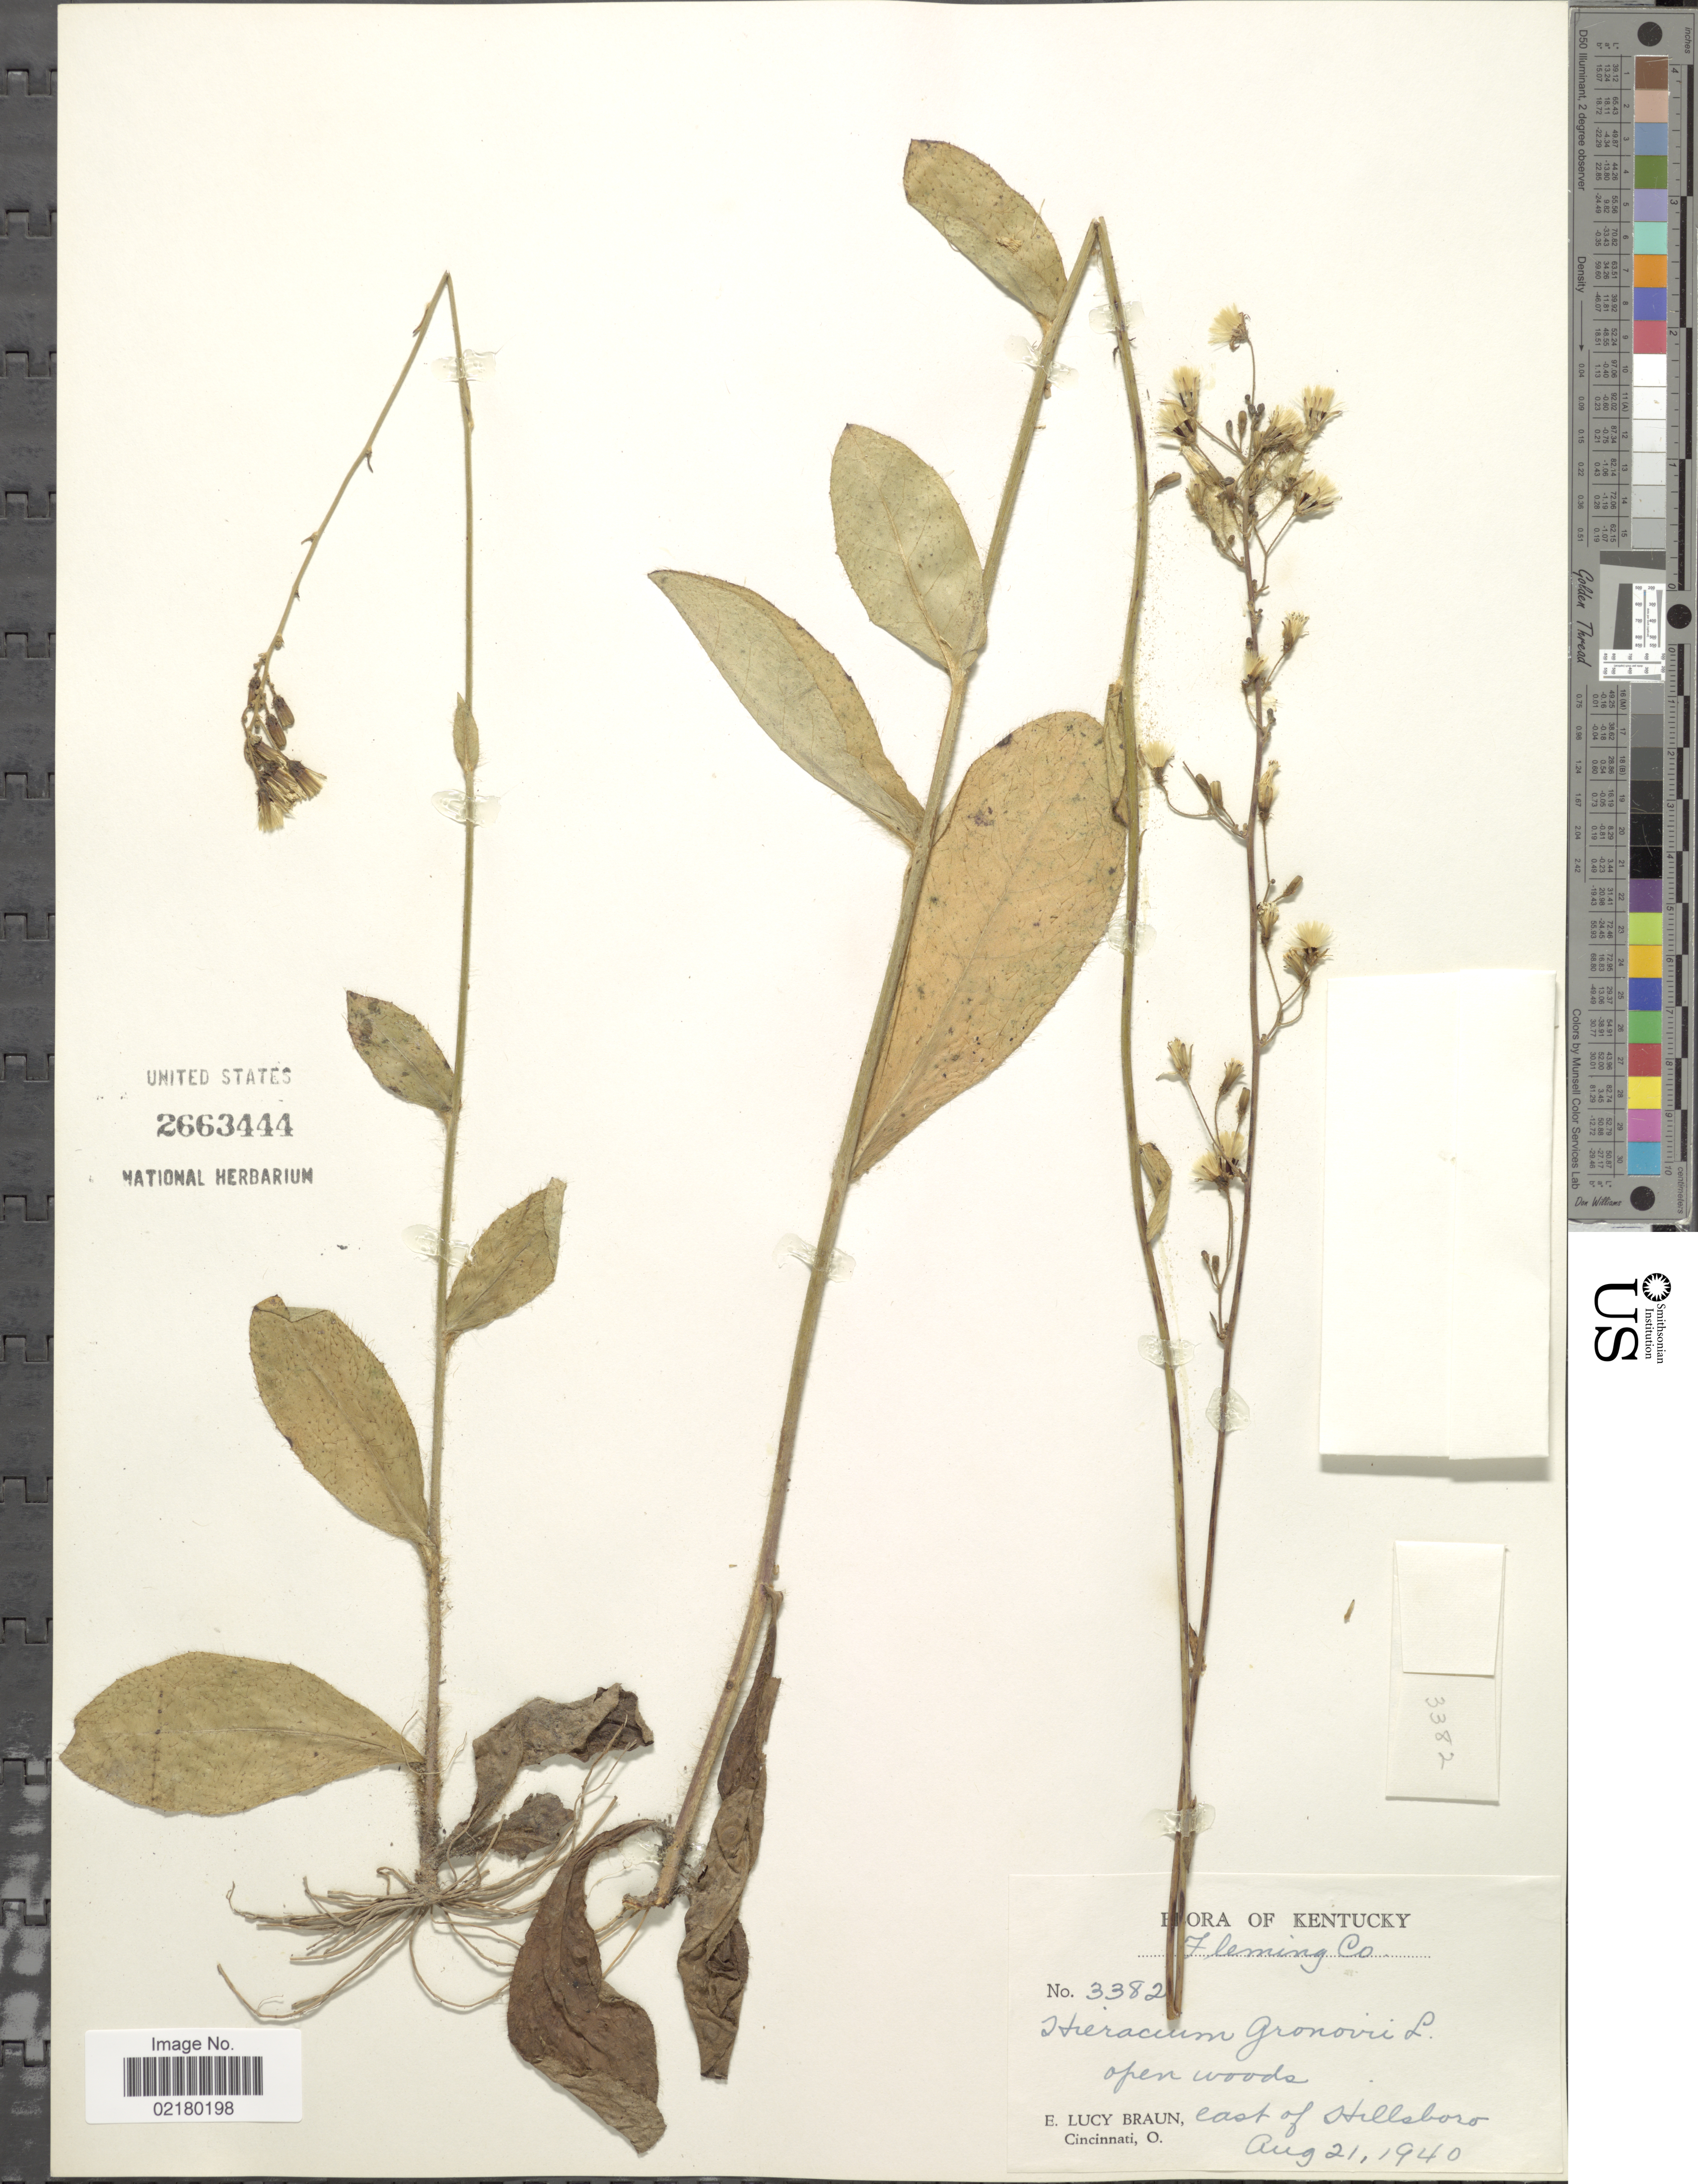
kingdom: Plantae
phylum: Tracheophyta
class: Magnoliopsida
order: Asterales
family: Asteraceae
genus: Hieracium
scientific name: Hieracium gronovii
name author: L.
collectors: E. L. Braun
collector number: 3382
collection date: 1940-08-21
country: United States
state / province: Kentucky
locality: Fleming Co, open woods, east of Hillsboro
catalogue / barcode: US 2663444